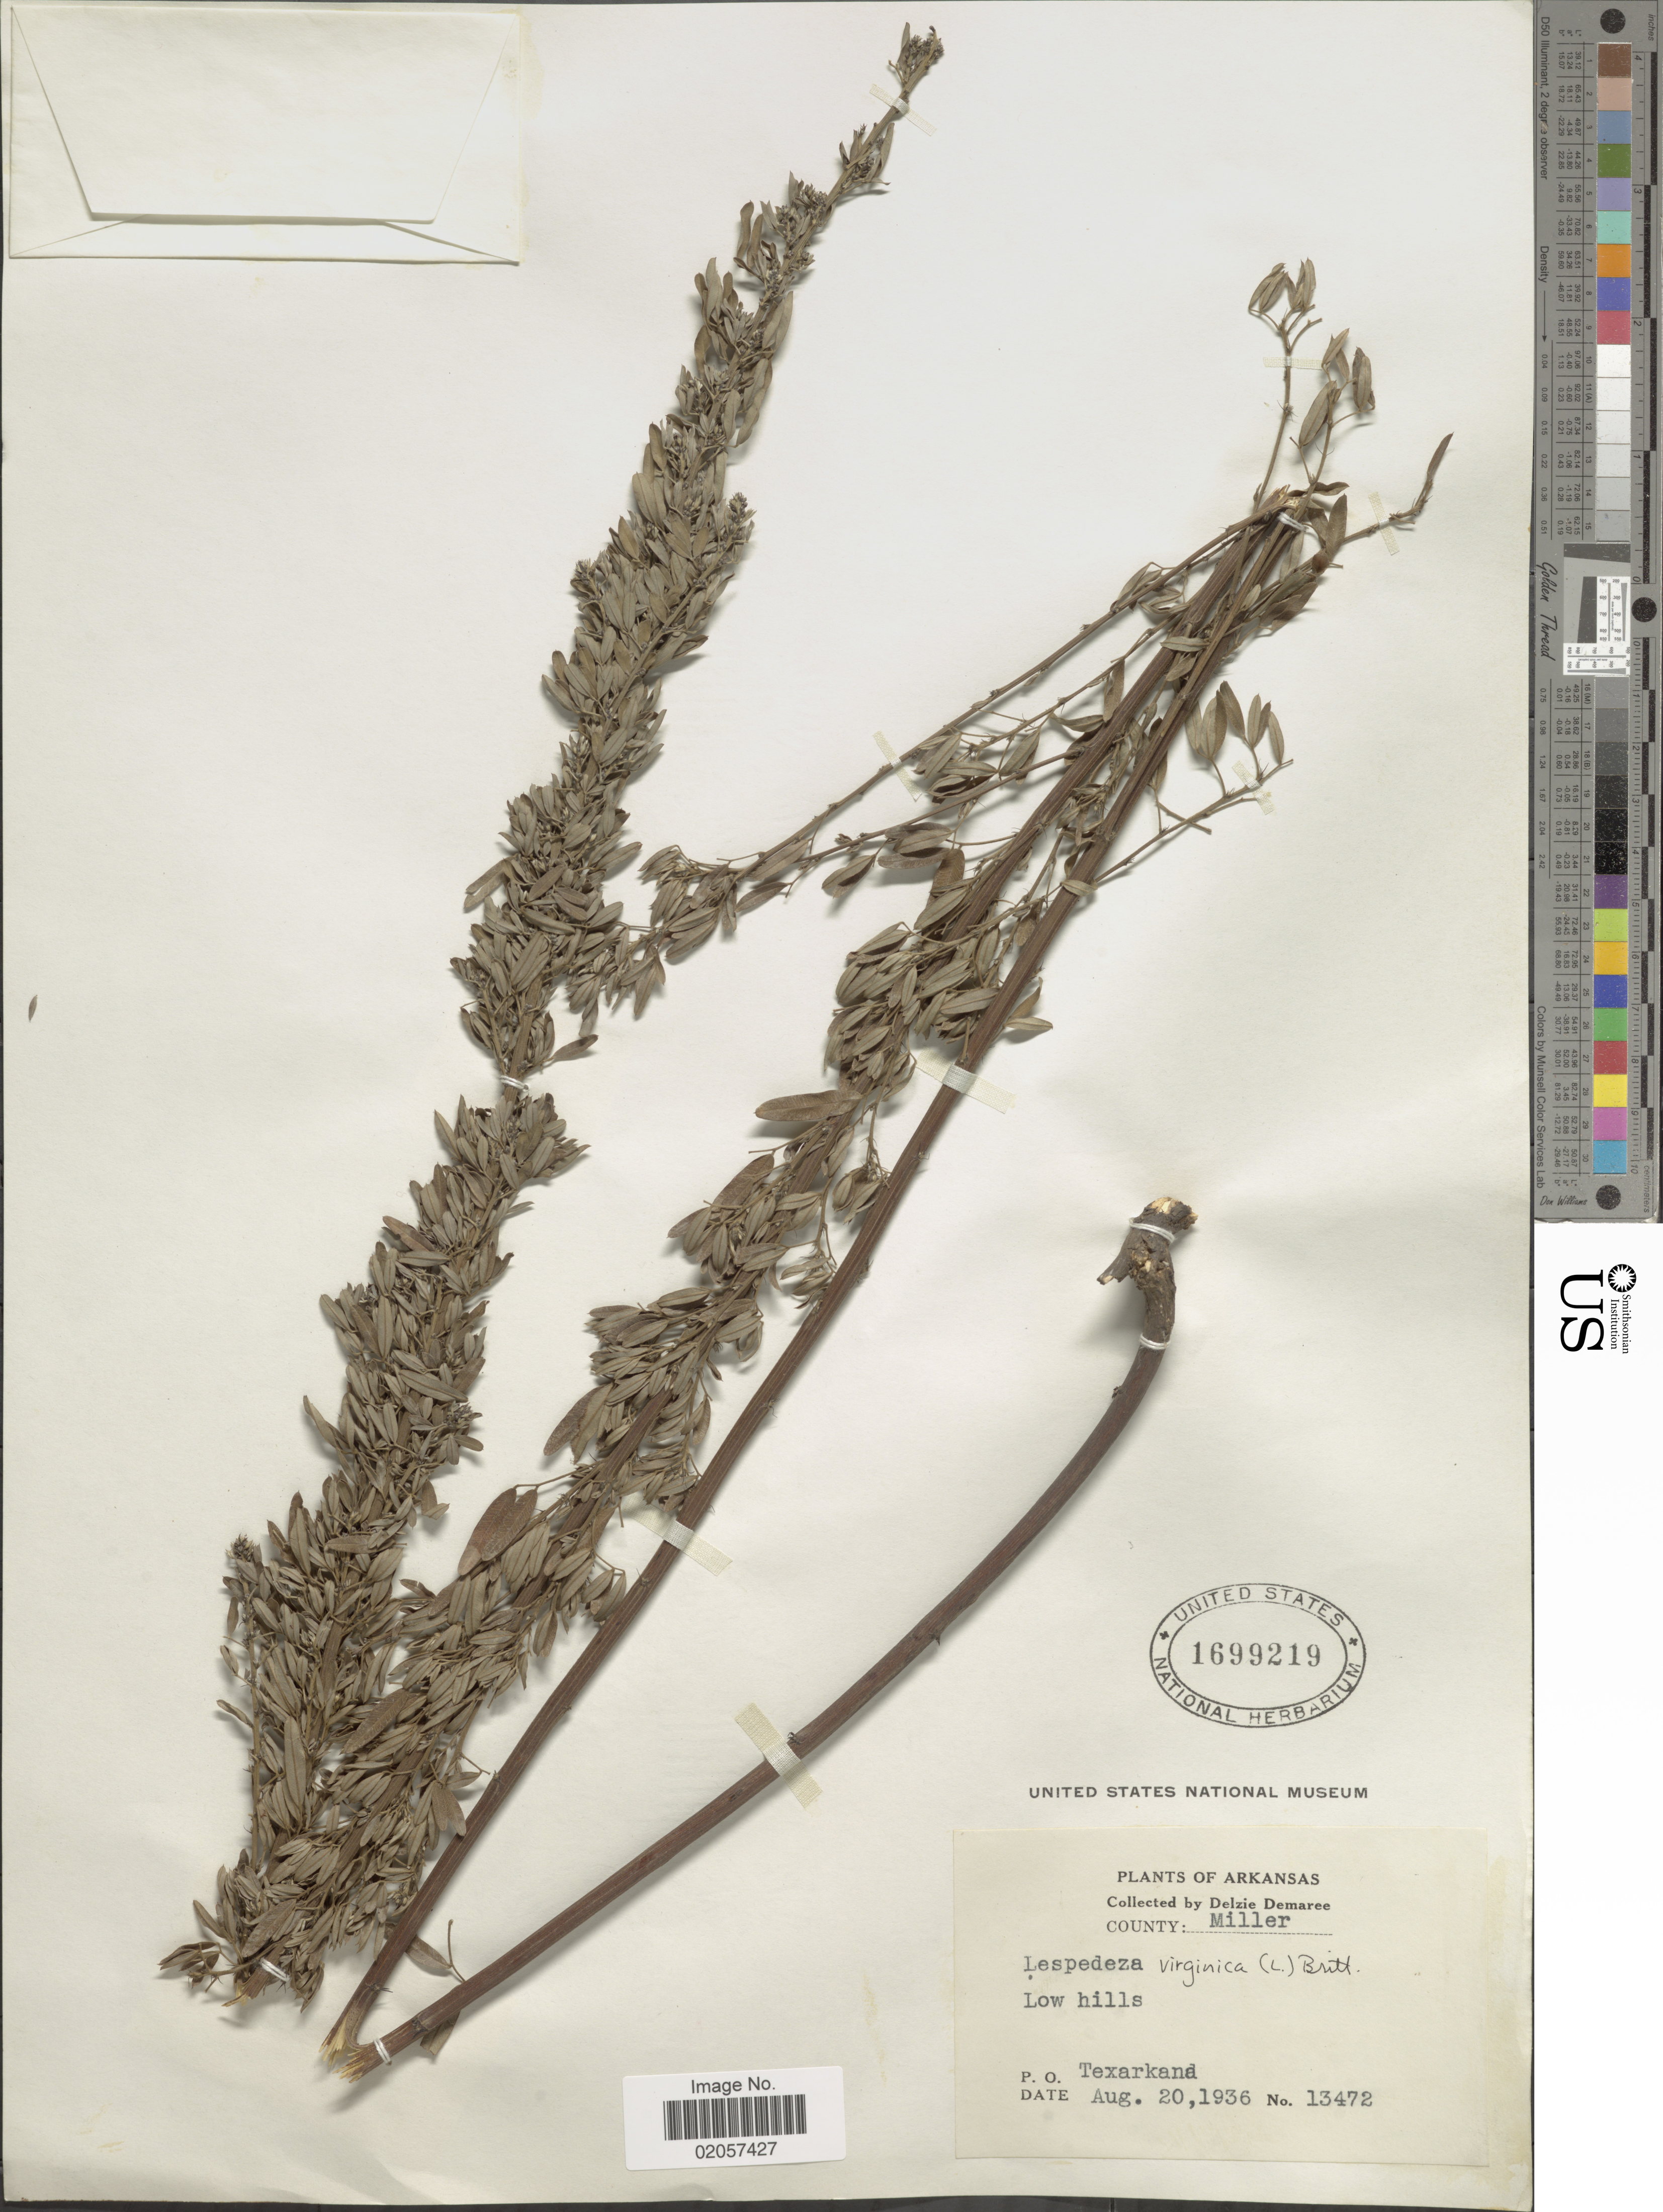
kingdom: Plantae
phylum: Tracheophyta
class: Magnoliopsida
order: Fabales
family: Fabaceae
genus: Lespedeza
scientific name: Lespedeza virginica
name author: (L.) Britton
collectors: D. Demaree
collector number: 13472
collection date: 1936-08-20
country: United States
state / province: Arkansas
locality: Arkansas, county: Miller. Low hills. Texarkand.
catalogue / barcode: US 1699219